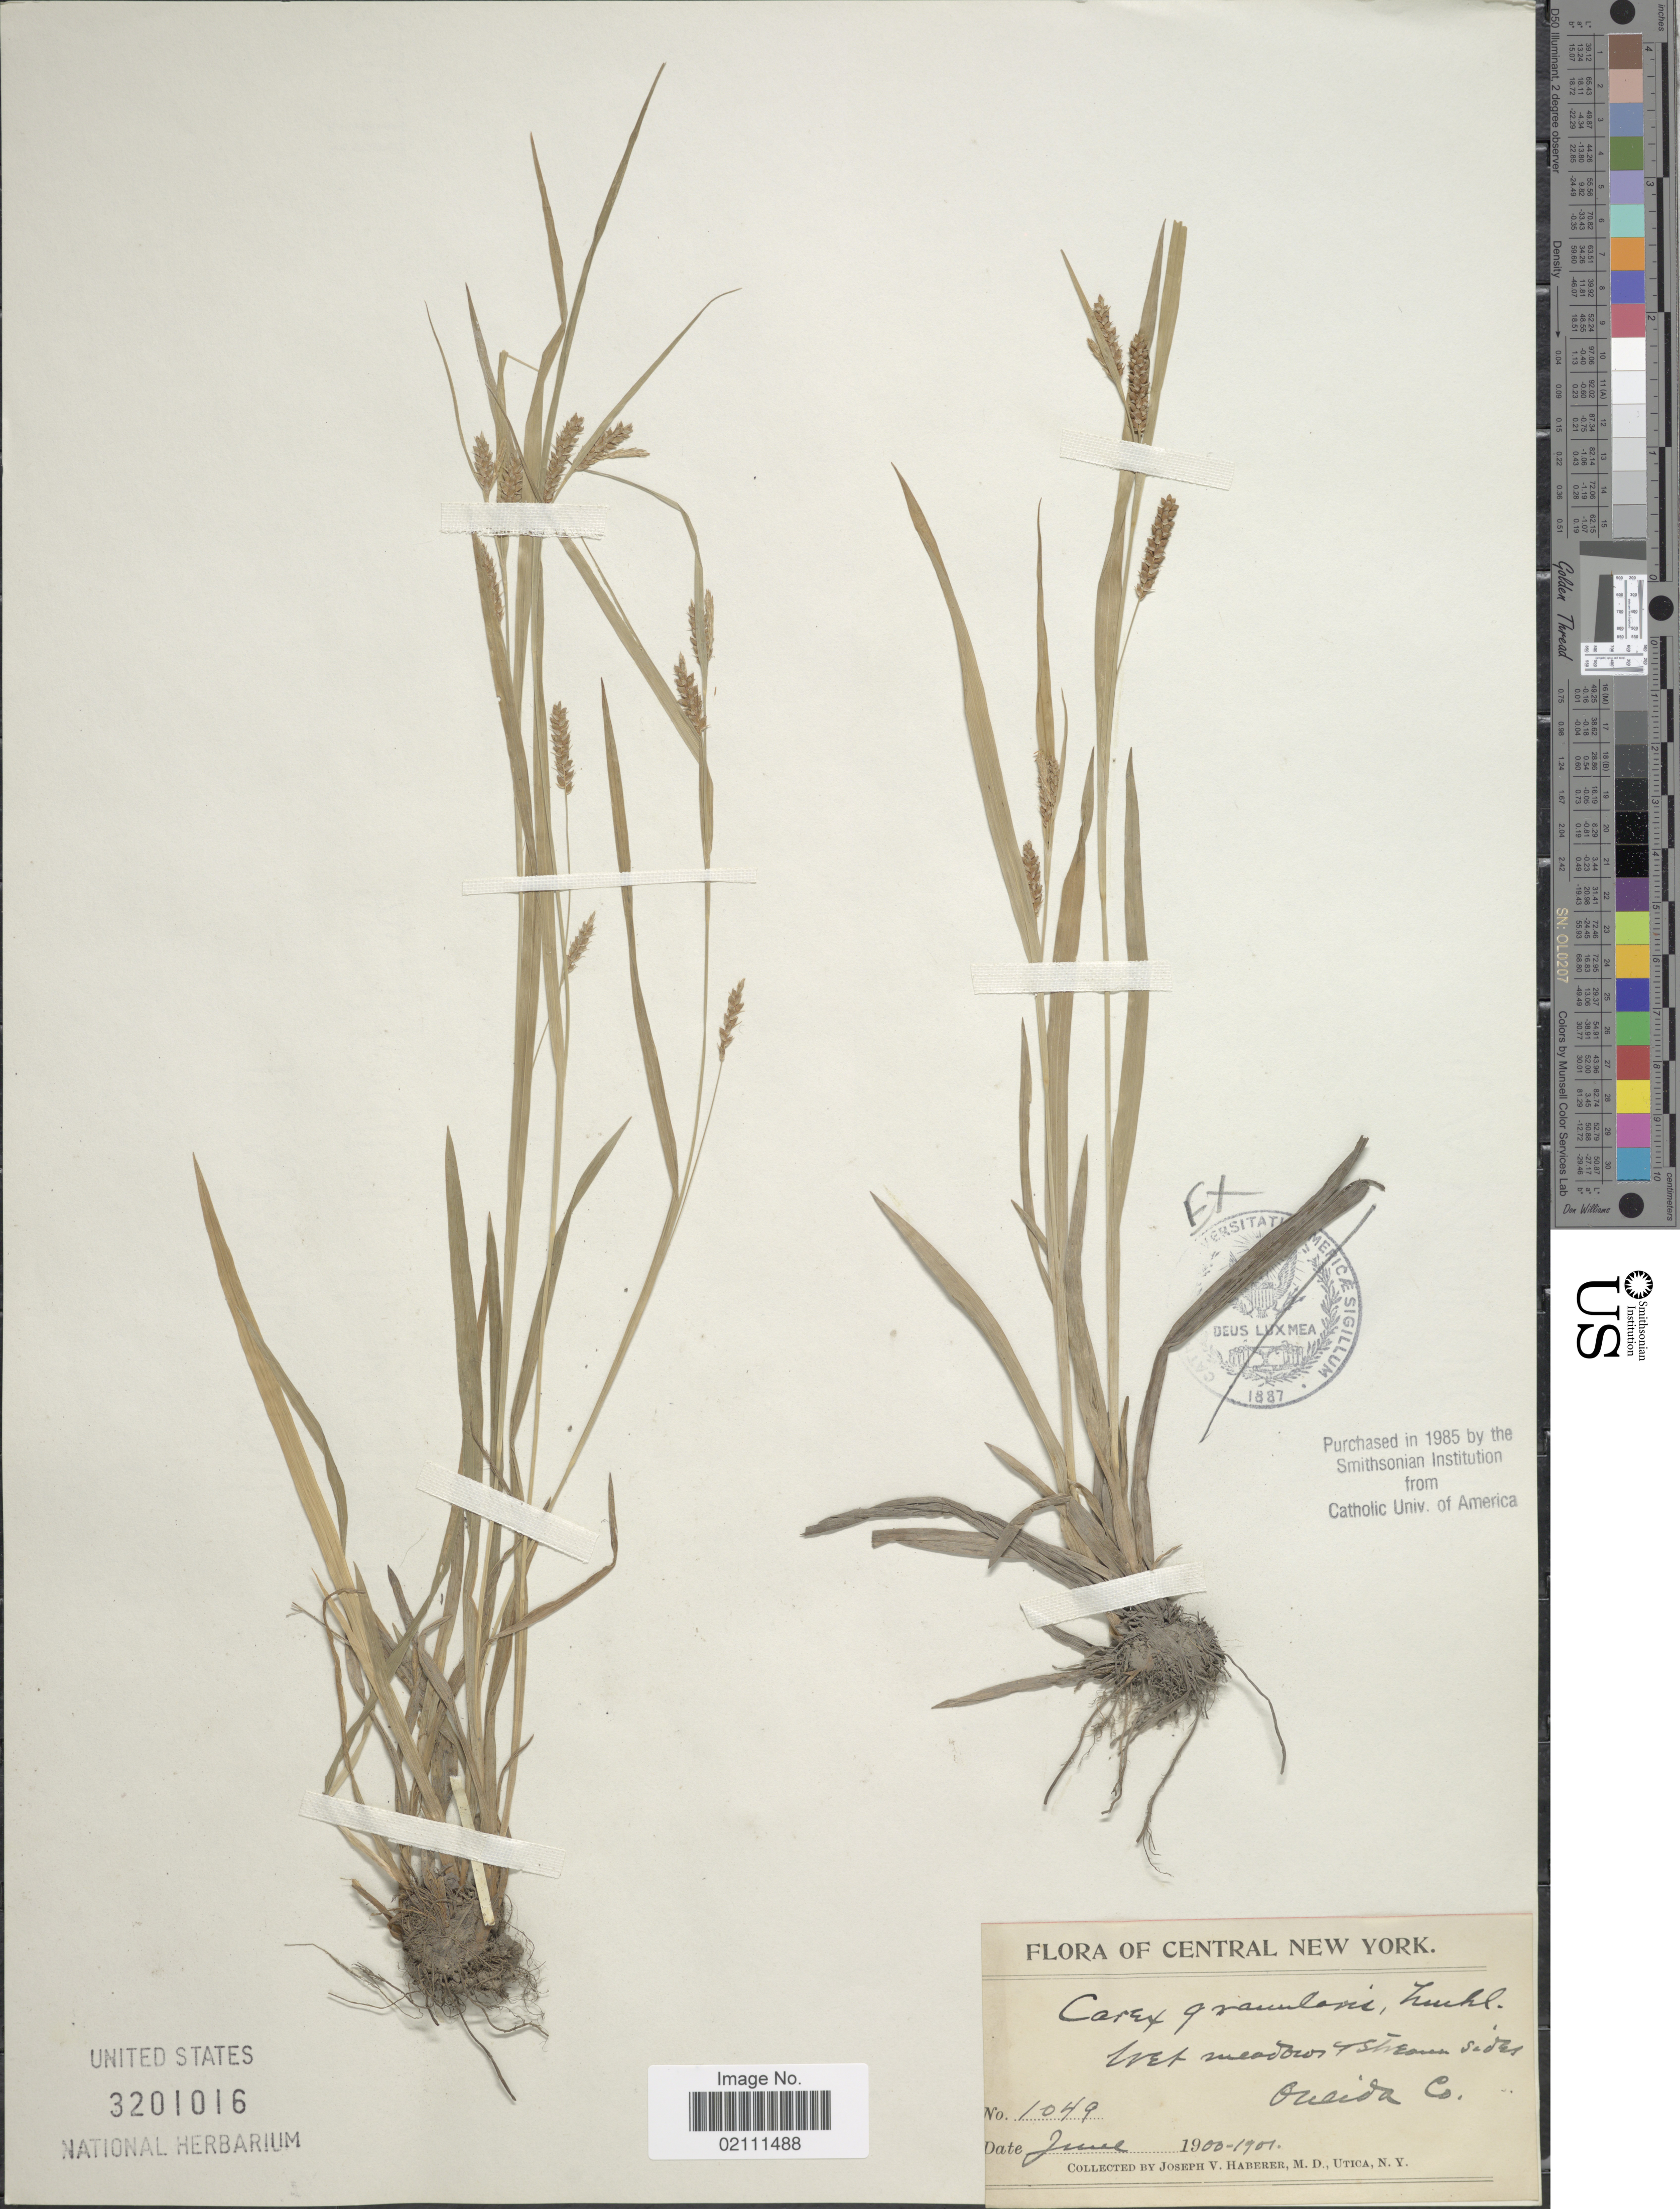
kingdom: Plantae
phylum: Tracheophyta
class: Liliopsida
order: Poales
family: Cyperaceae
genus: Carex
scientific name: Carex granularis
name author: Muhl. ex Willd.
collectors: J. V. Haberer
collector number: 1049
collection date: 1900-06/1901-06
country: United States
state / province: New York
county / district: Oneida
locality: Wet meadows of stream sides, Oneida Co., Central New York.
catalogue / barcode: US 3201016